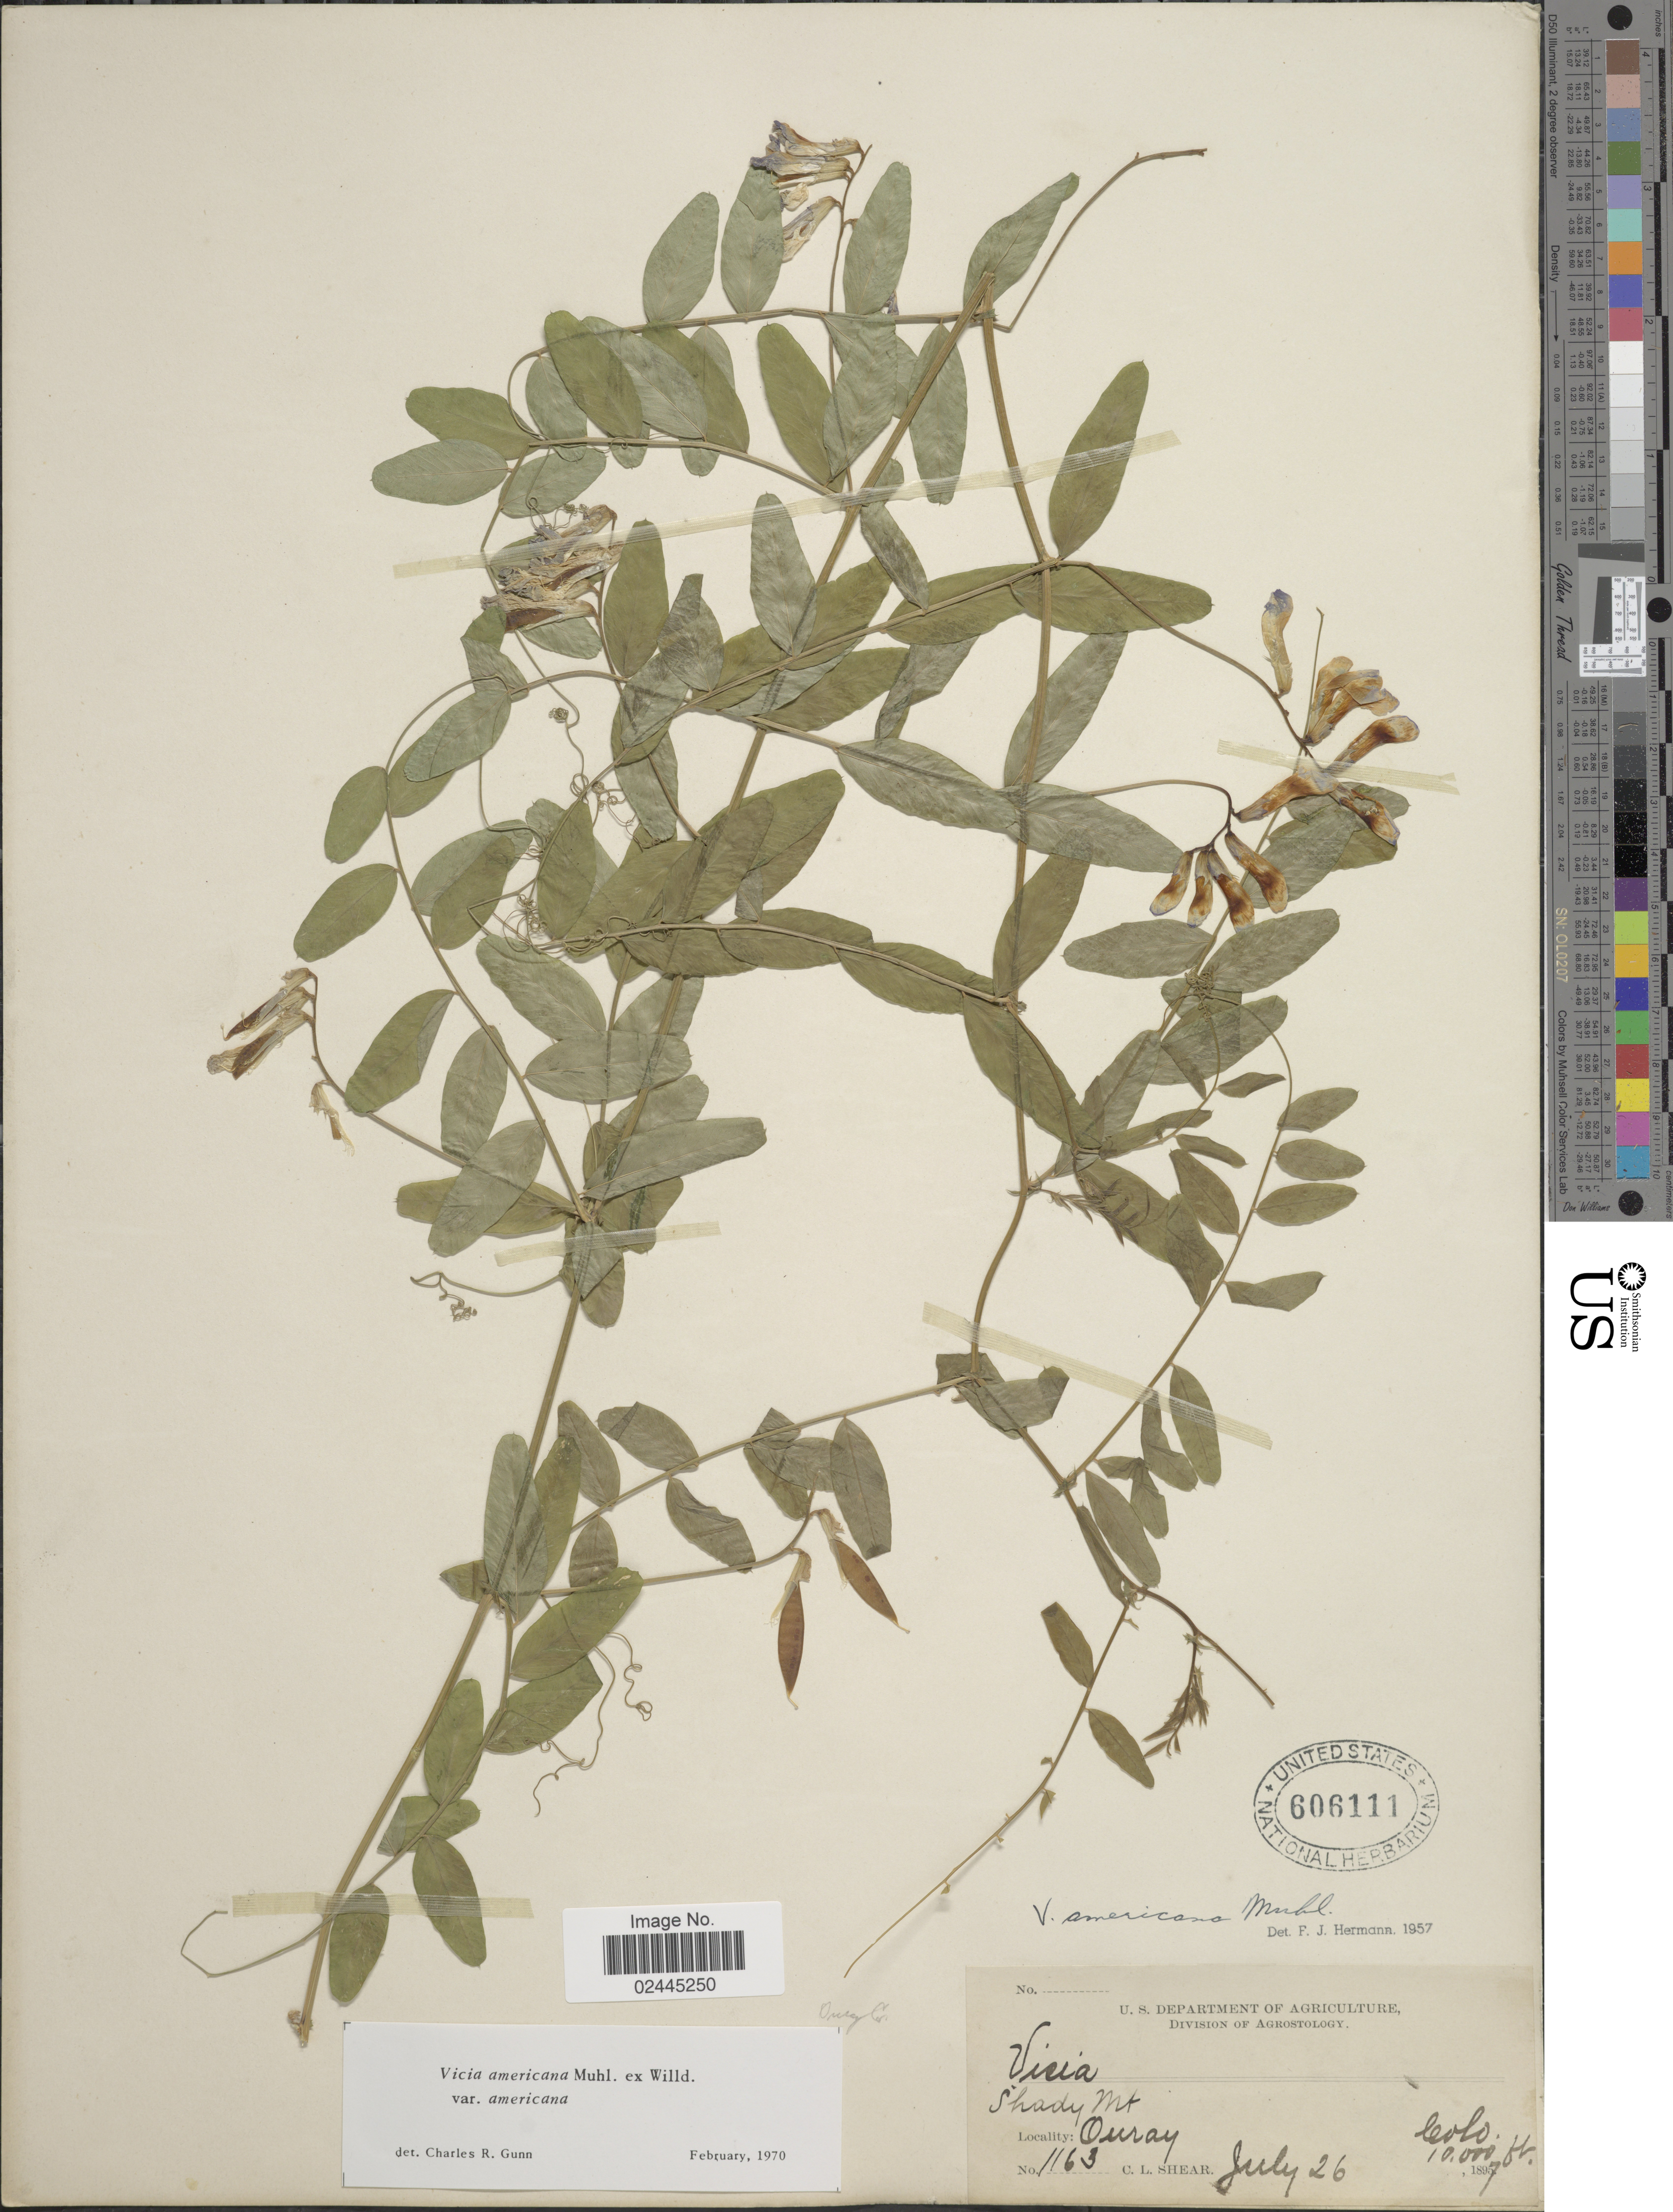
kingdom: Plantae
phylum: Tracheophyta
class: Magnoliopsida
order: Fabales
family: Fabaceae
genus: Vicia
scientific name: Vicia americana var. americana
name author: Muhl. ex Willd.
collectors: C. L. Shear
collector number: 1163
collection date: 1897-07-26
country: United States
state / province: Colorado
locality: Shady Mt. Ouray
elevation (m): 3048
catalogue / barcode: US 606111